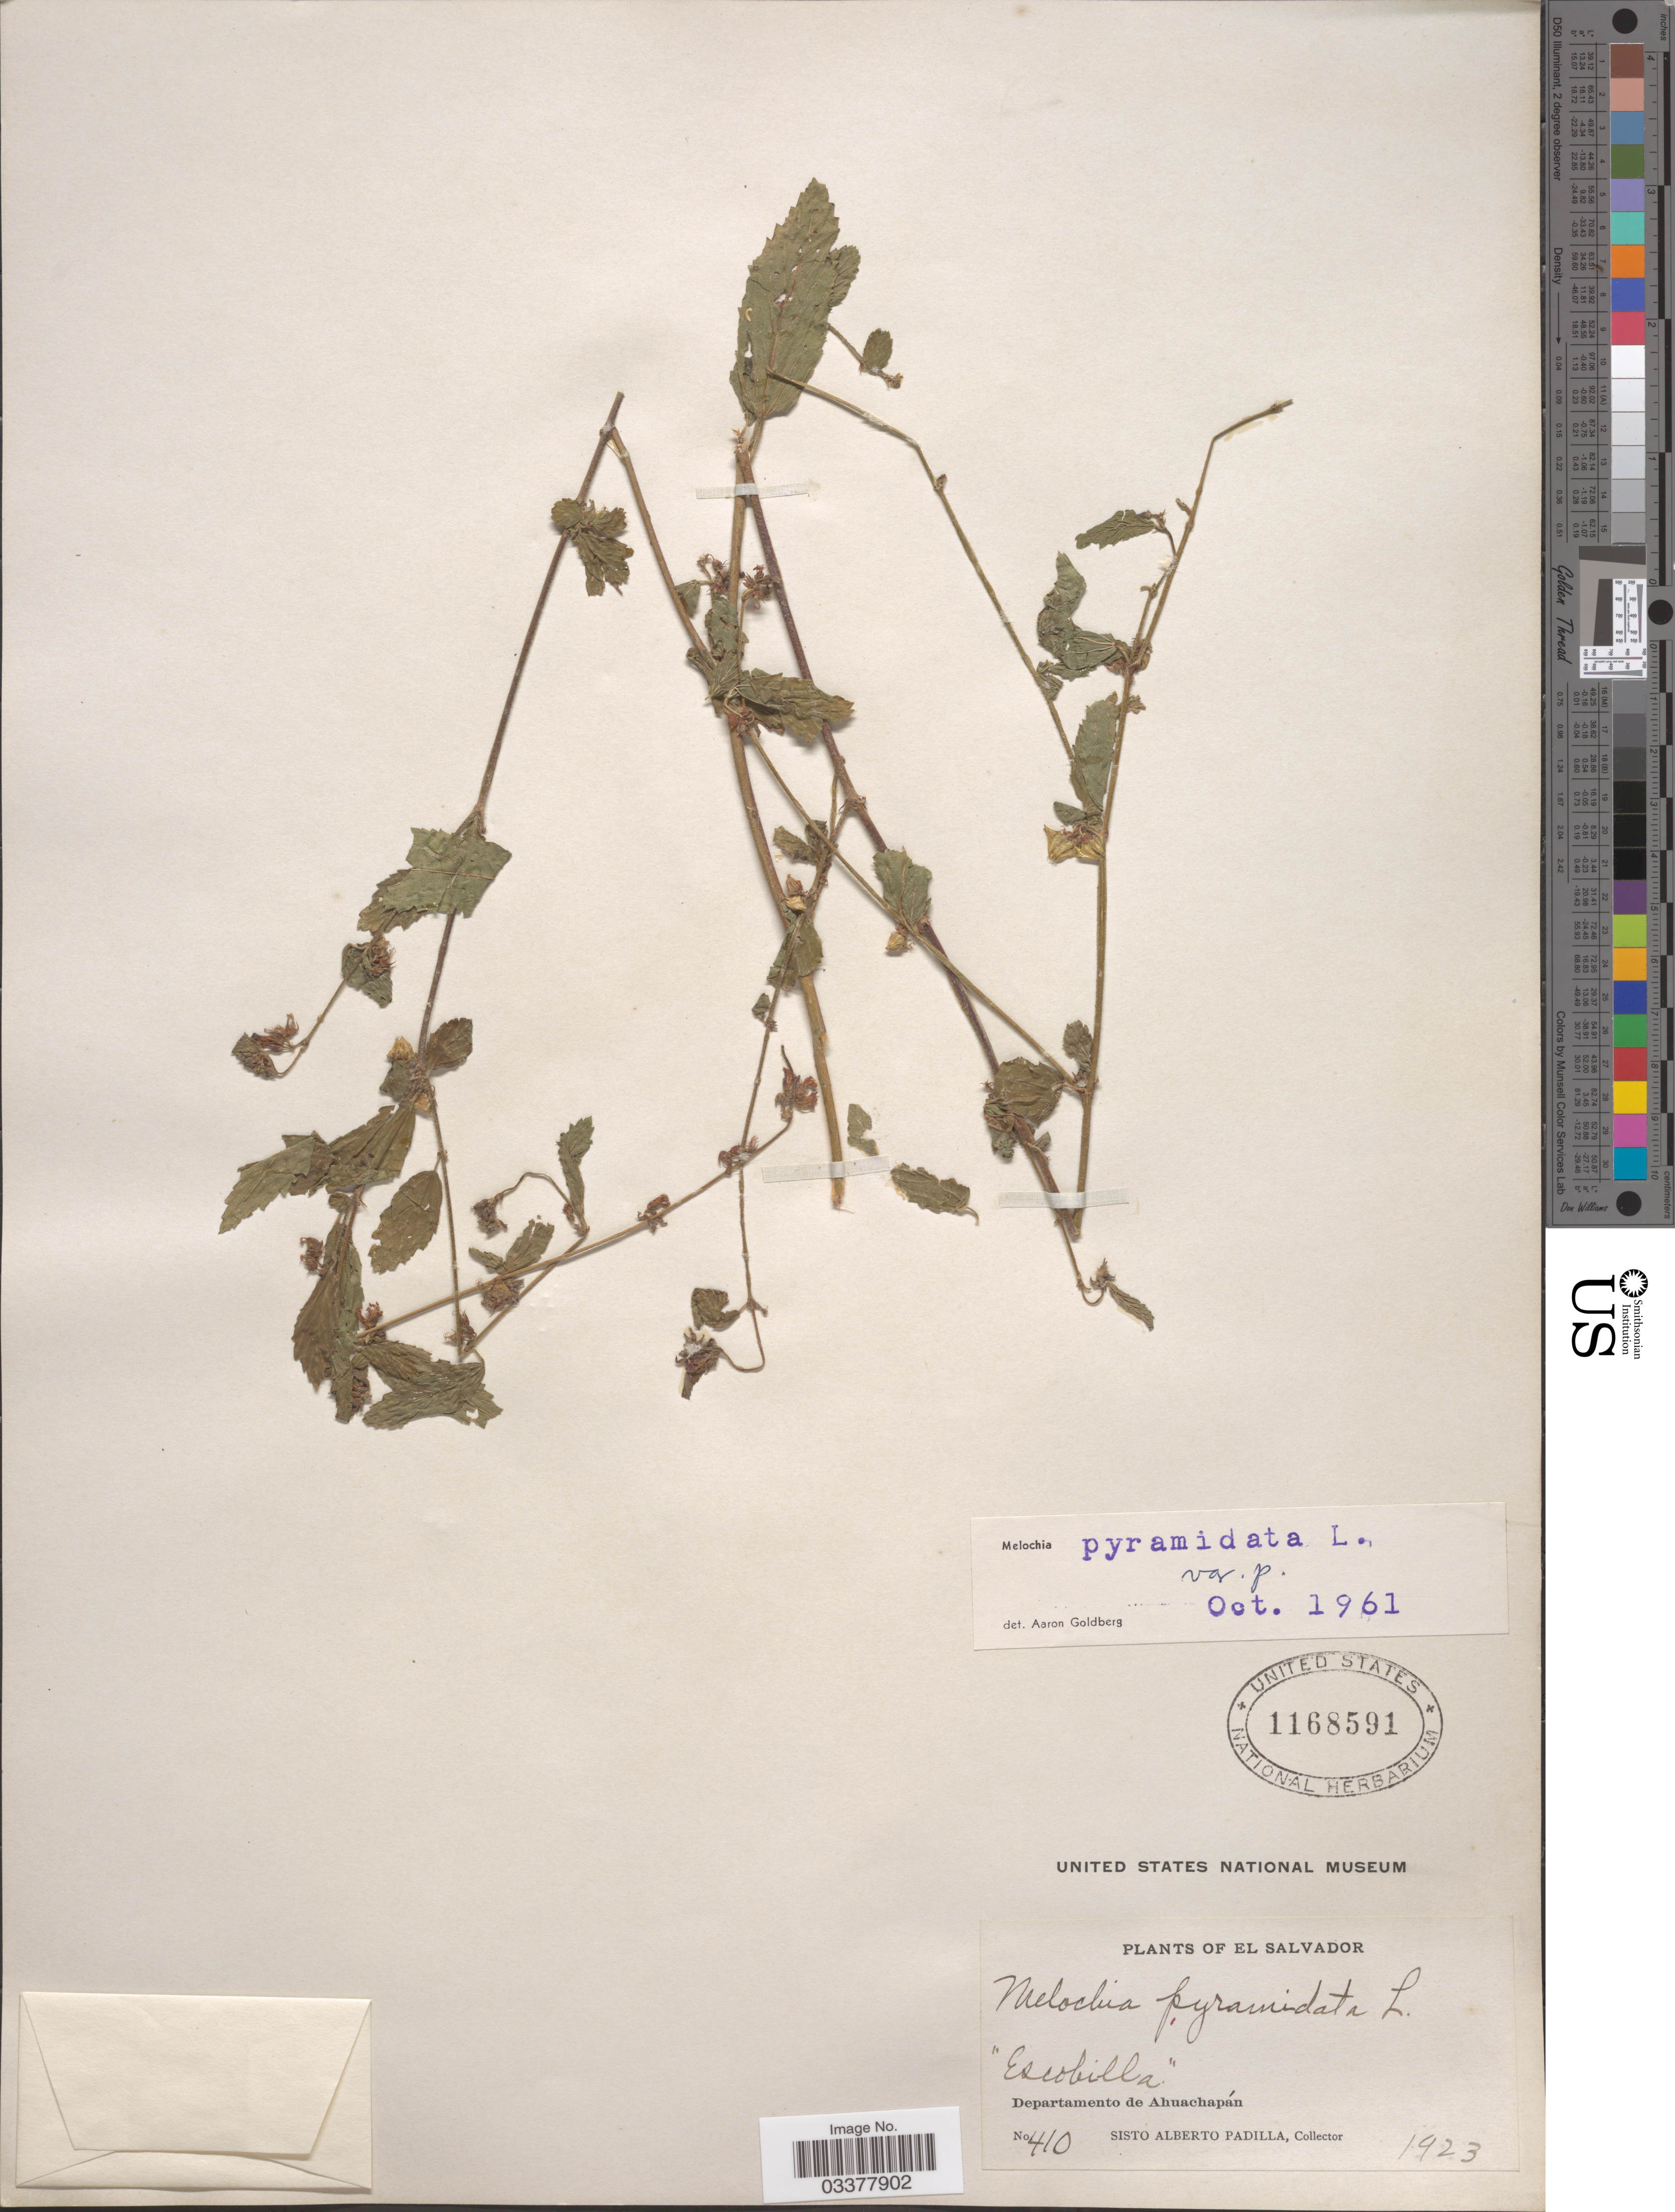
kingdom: Plantae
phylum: Tracheophyta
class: Magnoliopsida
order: Malvales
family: Malvaceae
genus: Melochia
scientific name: Melochia pyramidata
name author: L.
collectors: S. A. Padilla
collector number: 410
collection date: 1923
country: El Salvador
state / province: Ahuachapan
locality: Departamento de Ahuachapán.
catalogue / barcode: US 1168591